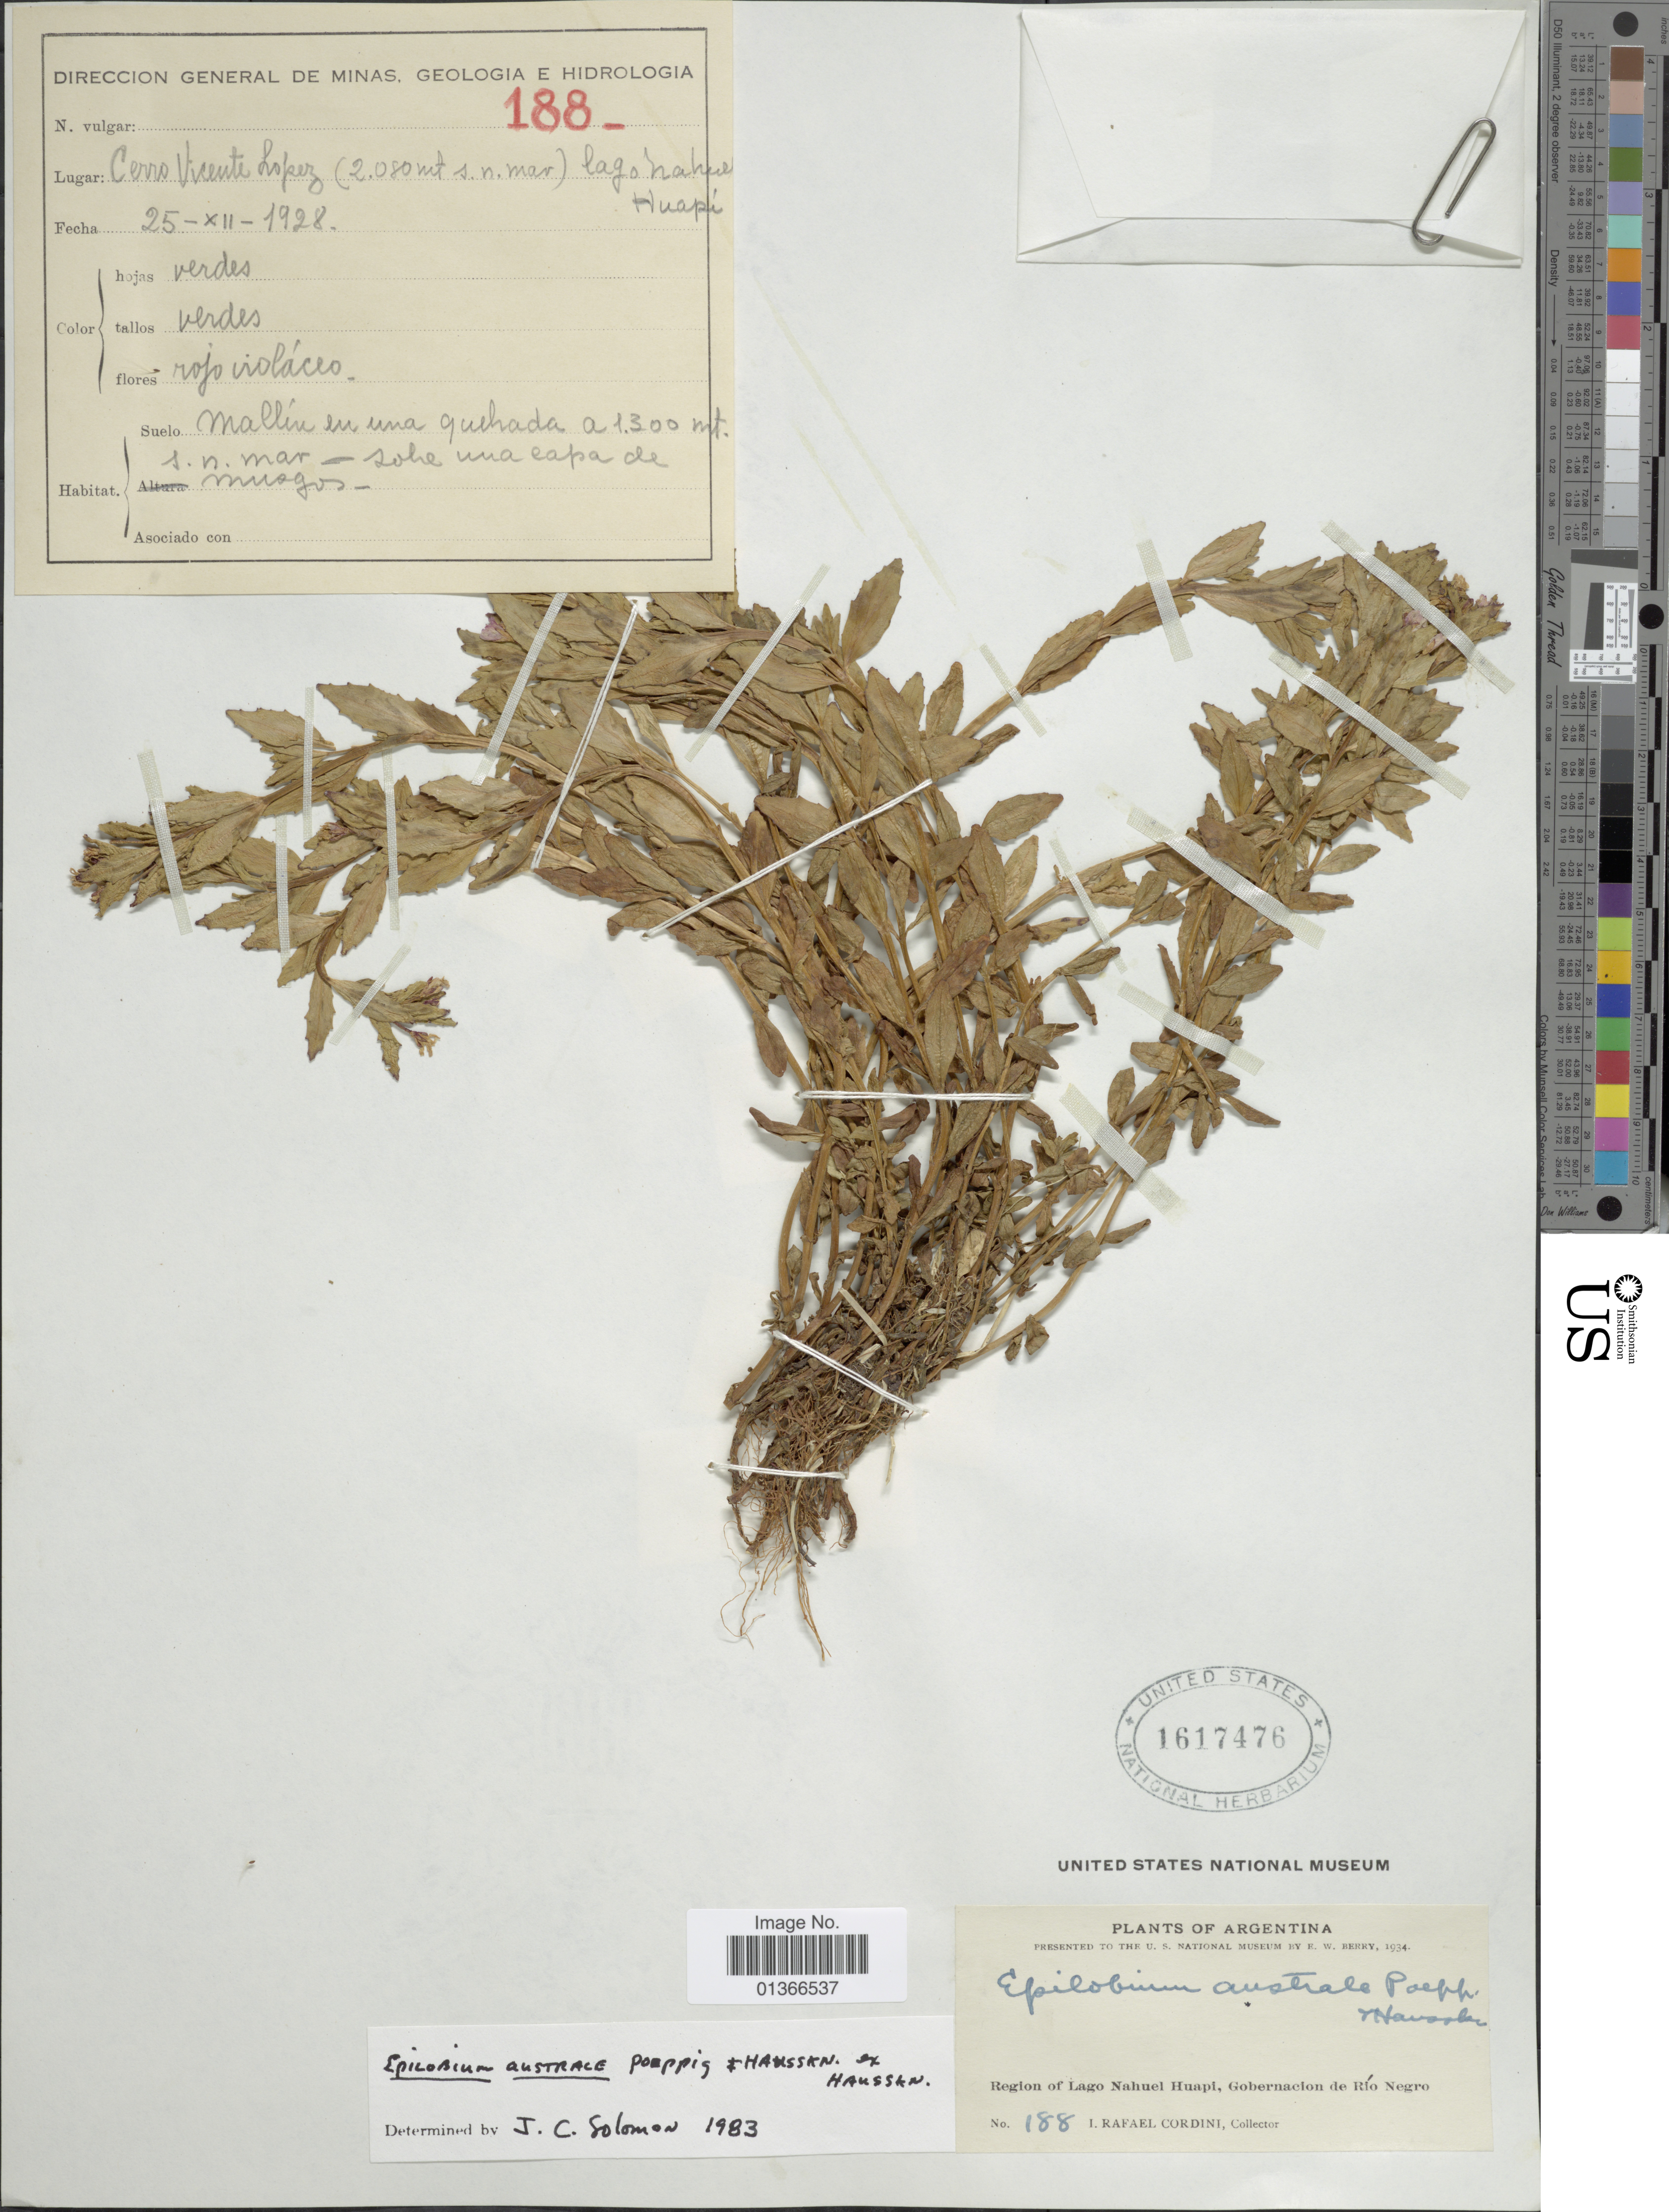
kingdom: Plantae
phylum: Tracheophyta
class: Magnoliopsida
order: Myrtales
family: Onagraceae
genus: Epilobium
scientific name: Epilobium australe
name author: Poepp. & Hausskn.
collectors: I. Cordini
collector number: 188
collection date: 1928-12-25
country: Argentina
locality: Region of Lago Nahuel Huapi, Gobernacion de Río Negro. Cerro Vicente Lopez.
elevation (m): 2080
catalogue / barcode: US 1617476